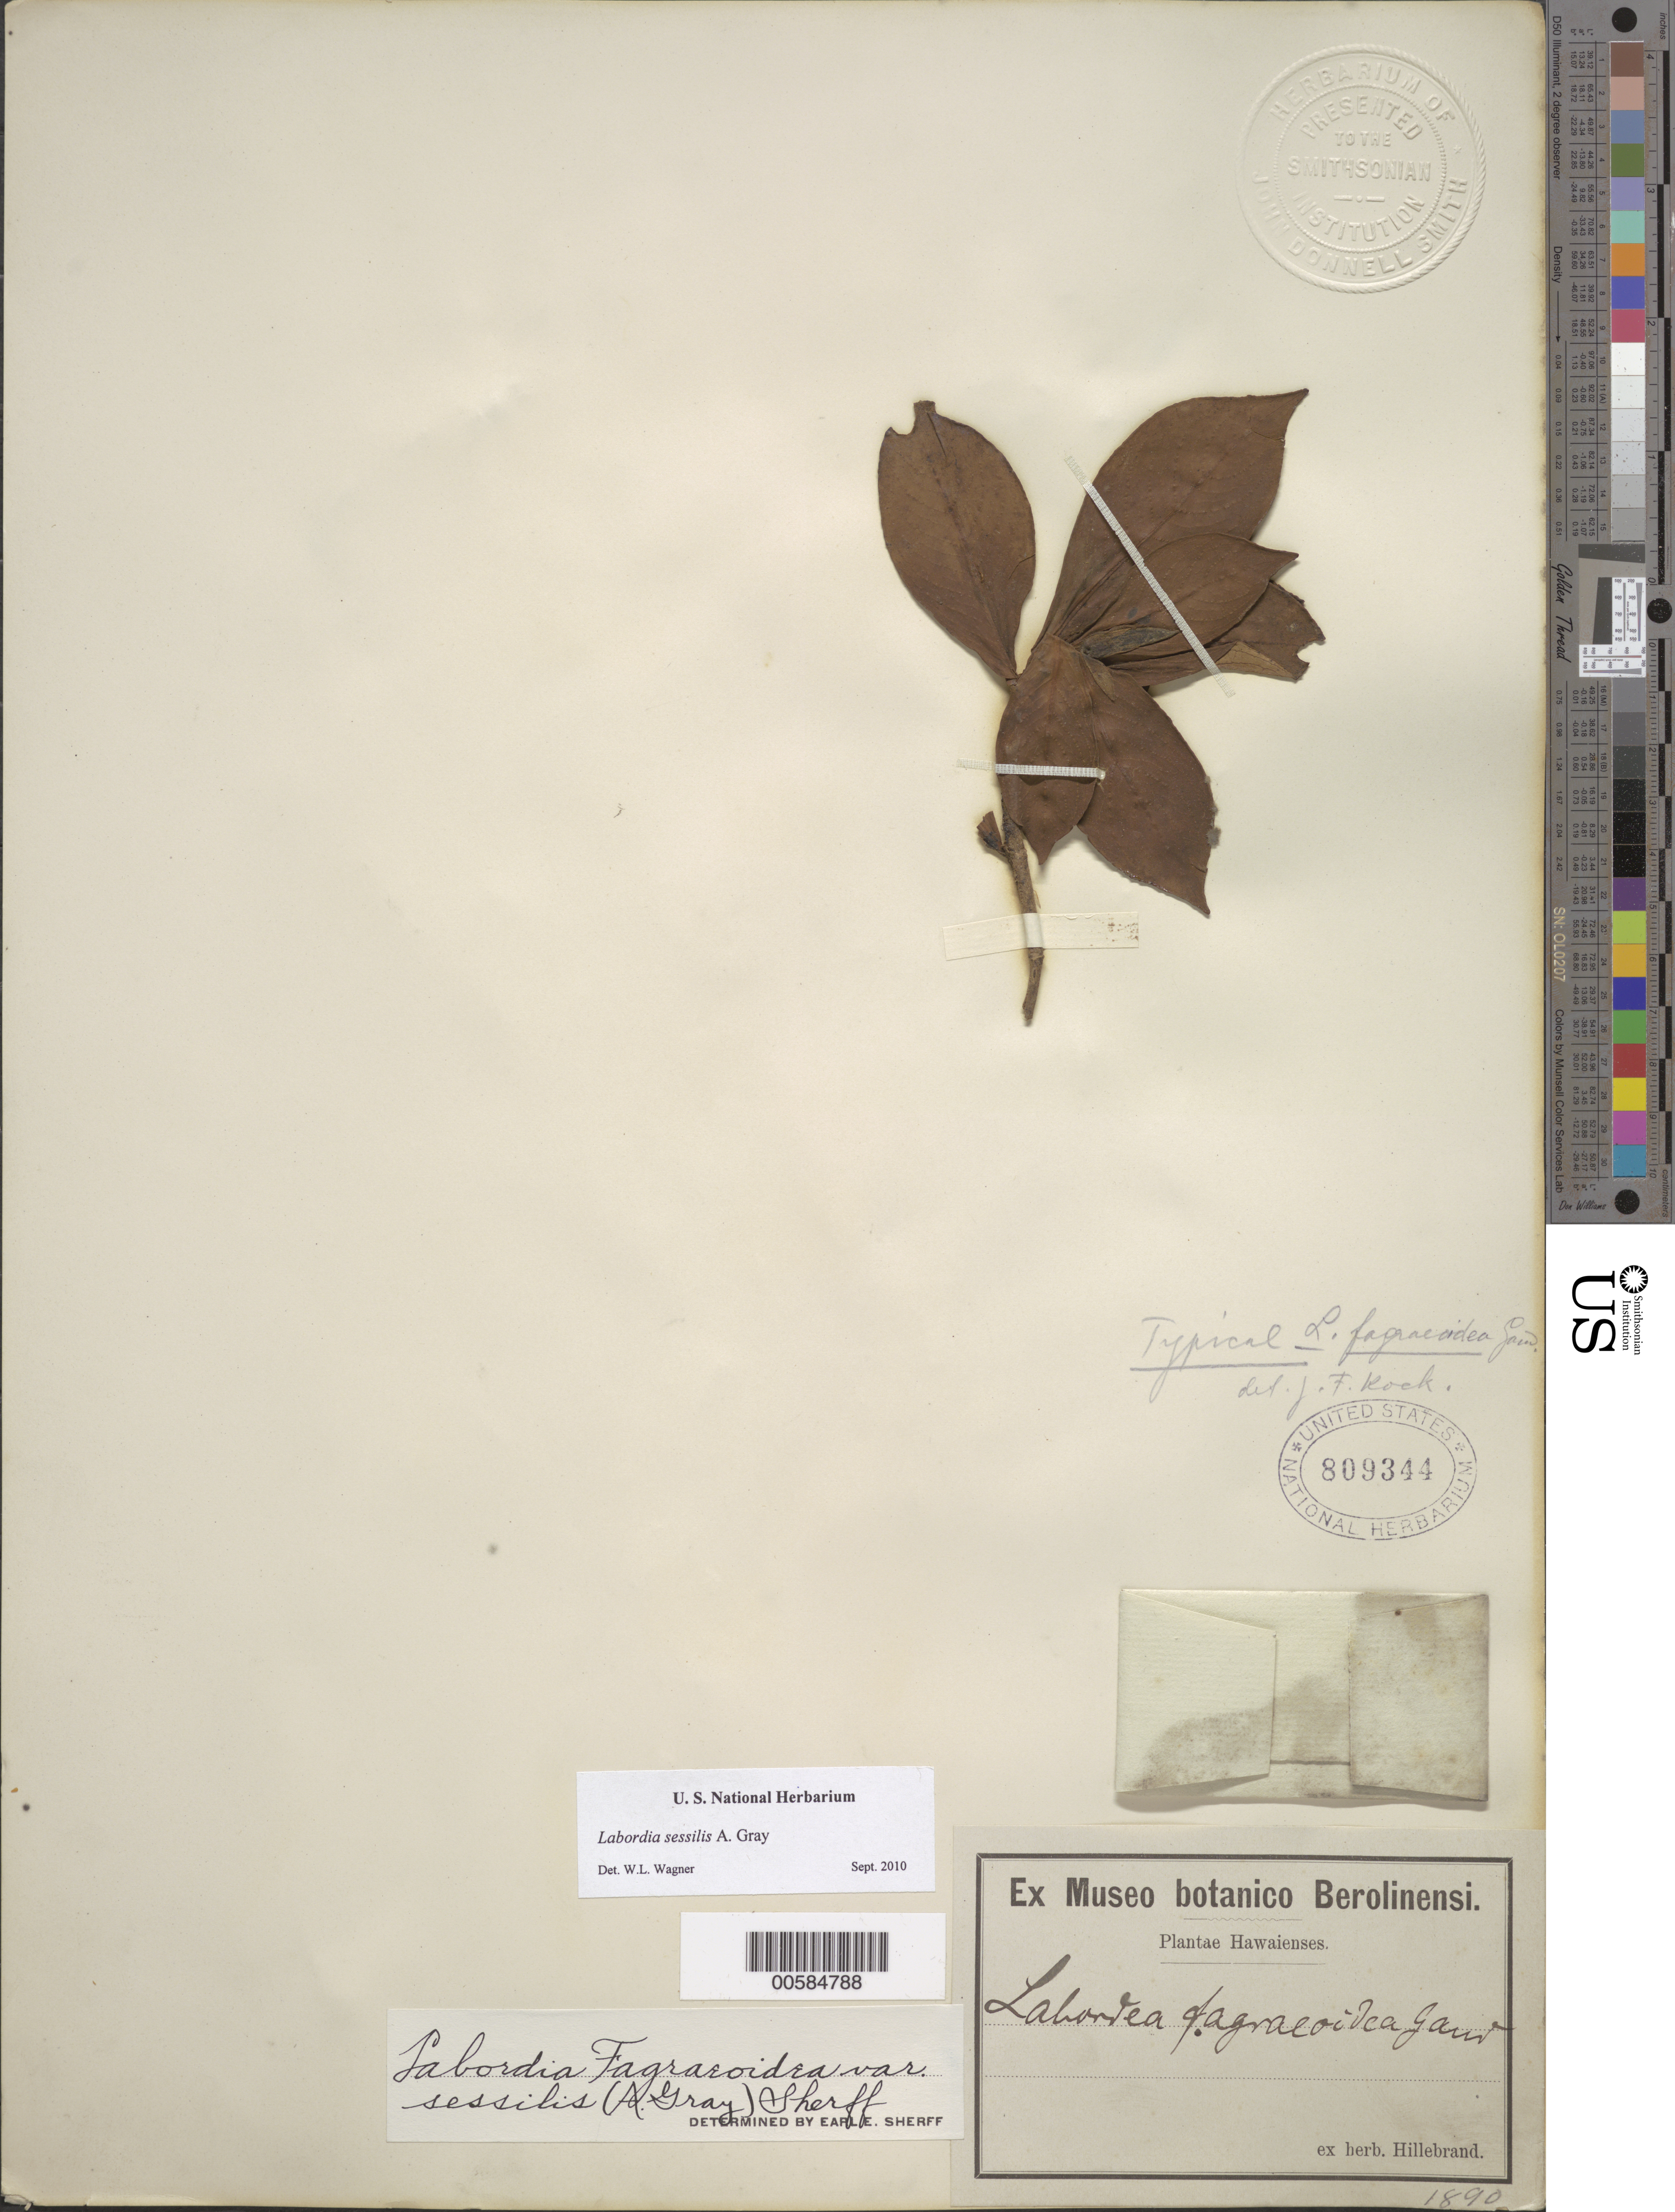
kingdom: Plantae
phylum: Tracheophyta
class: Magnoliopsida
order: Gentianales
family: Loganiaceae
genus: Geniostoma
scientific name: Geniostoma hymenopodum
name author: (O. Deg. & Sherff) Byng & Christenh.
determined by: Wagner, W. L., (BOT), Smithsonian Institution - National Museum of Natural History (UNITED STATES)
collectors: W. Hillebrand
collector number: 1890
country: United States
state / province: Hawaii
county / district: Hawaii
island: Hawaii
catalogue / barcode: US 809344